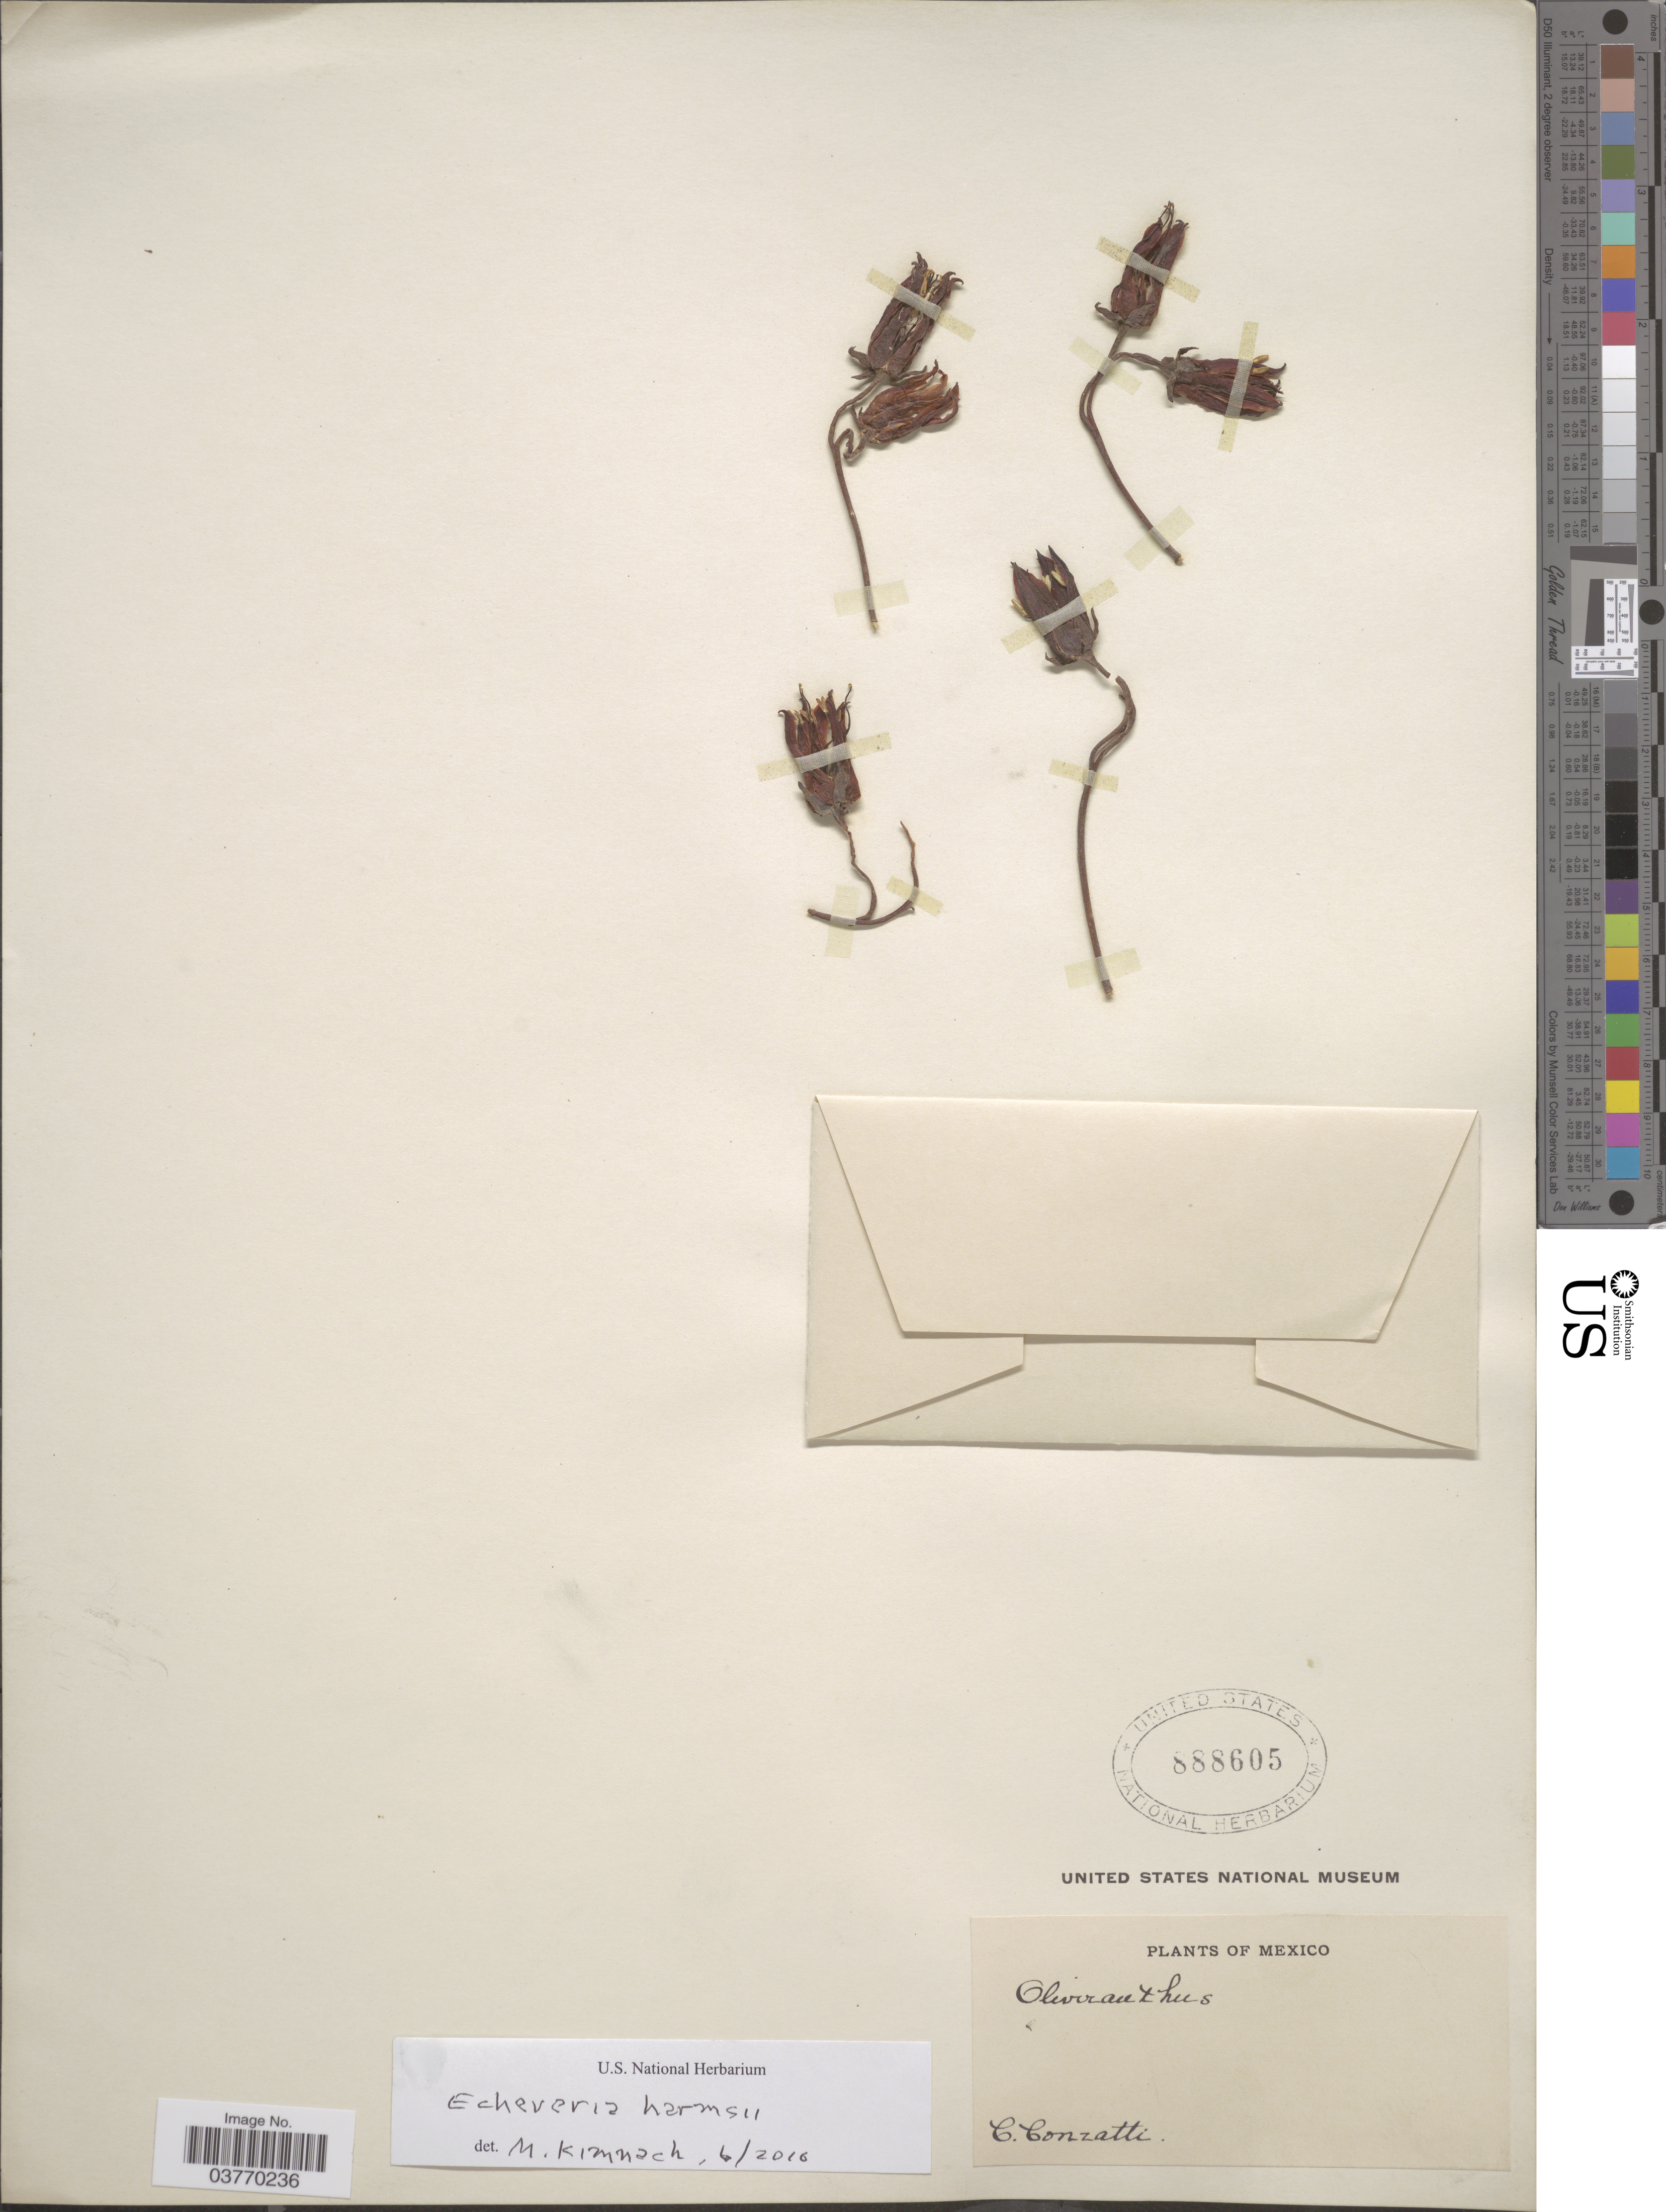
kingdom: Plantae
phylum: Tracheophyta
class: Magnoliopsida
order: Saxifragales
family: Crassulaceae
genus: Echeveria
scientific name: Echeveria harmsii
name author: J.F. Macbr.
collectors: C. Conzatti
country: Mexico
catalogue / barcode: US 888605